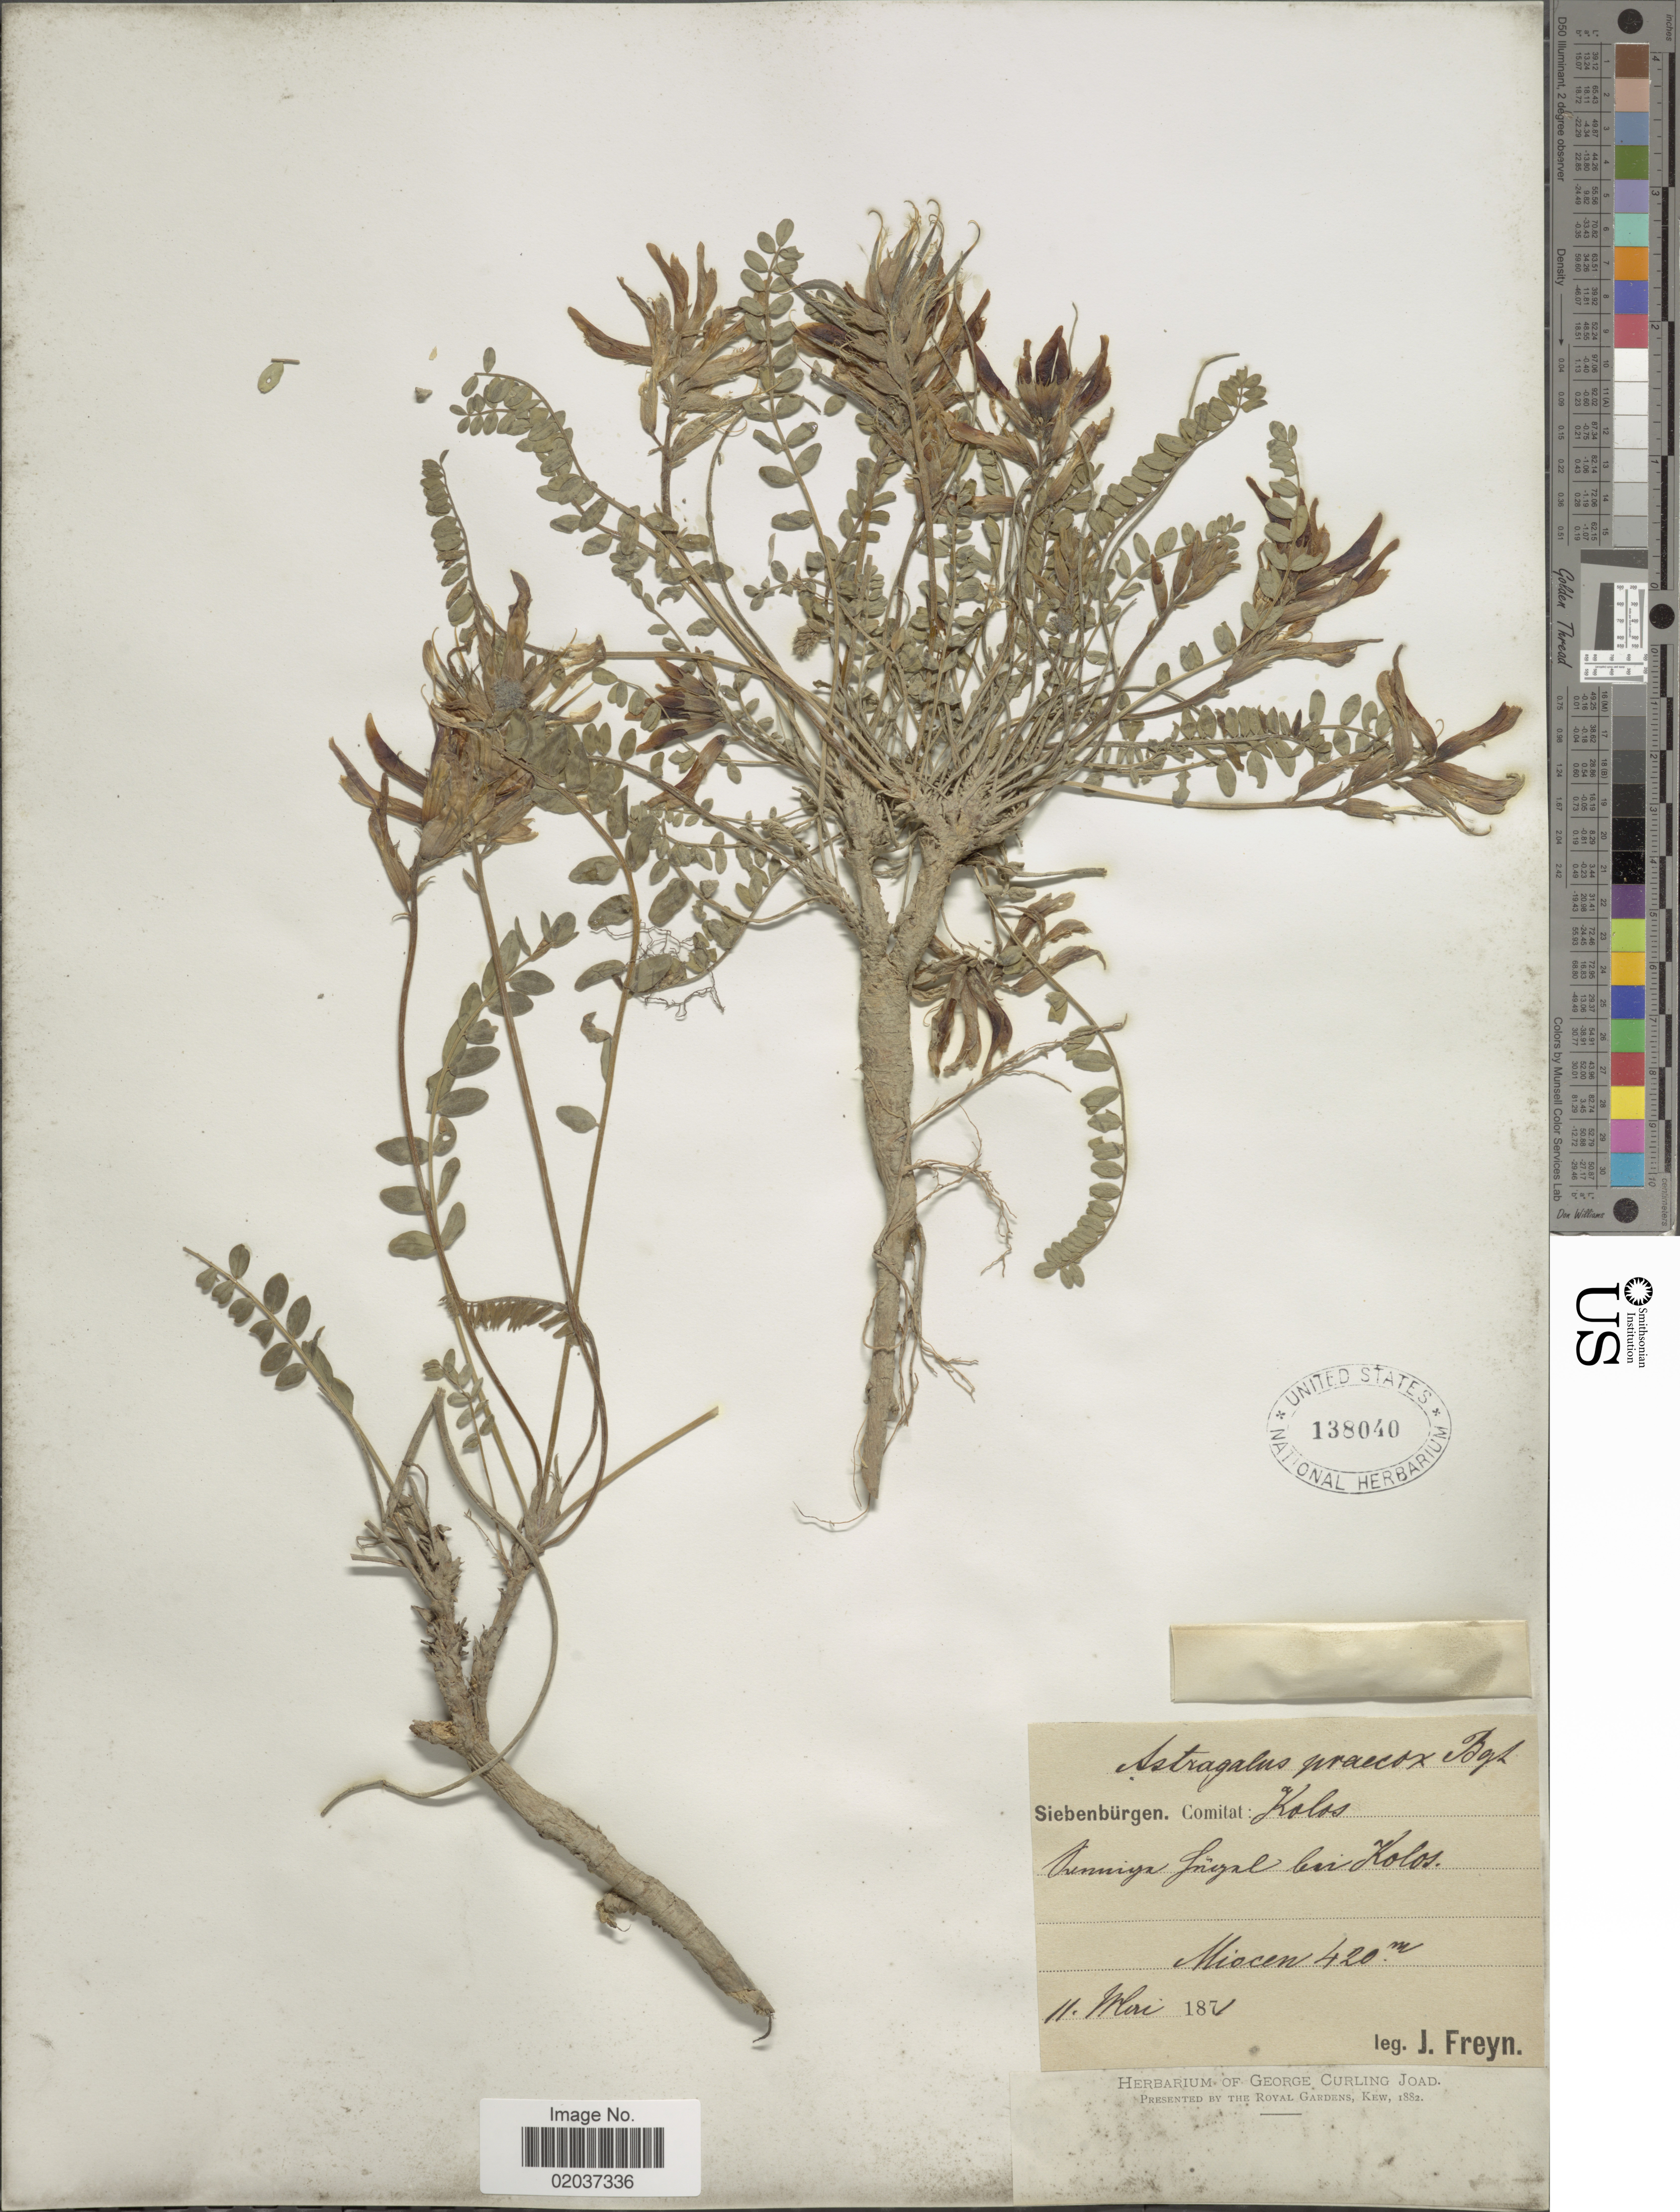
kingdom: Plantae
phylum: Tracheophyta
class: Magnoliopsida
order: Fabales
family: Fabaceae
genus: Astragalus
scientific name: Astragalus praecox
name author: Baumg.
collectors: J. Freyn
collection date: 1871-05-11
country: Romania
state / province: Cluj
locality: Siebenbürgen. Comitat. Kolos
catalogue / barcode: US 138040